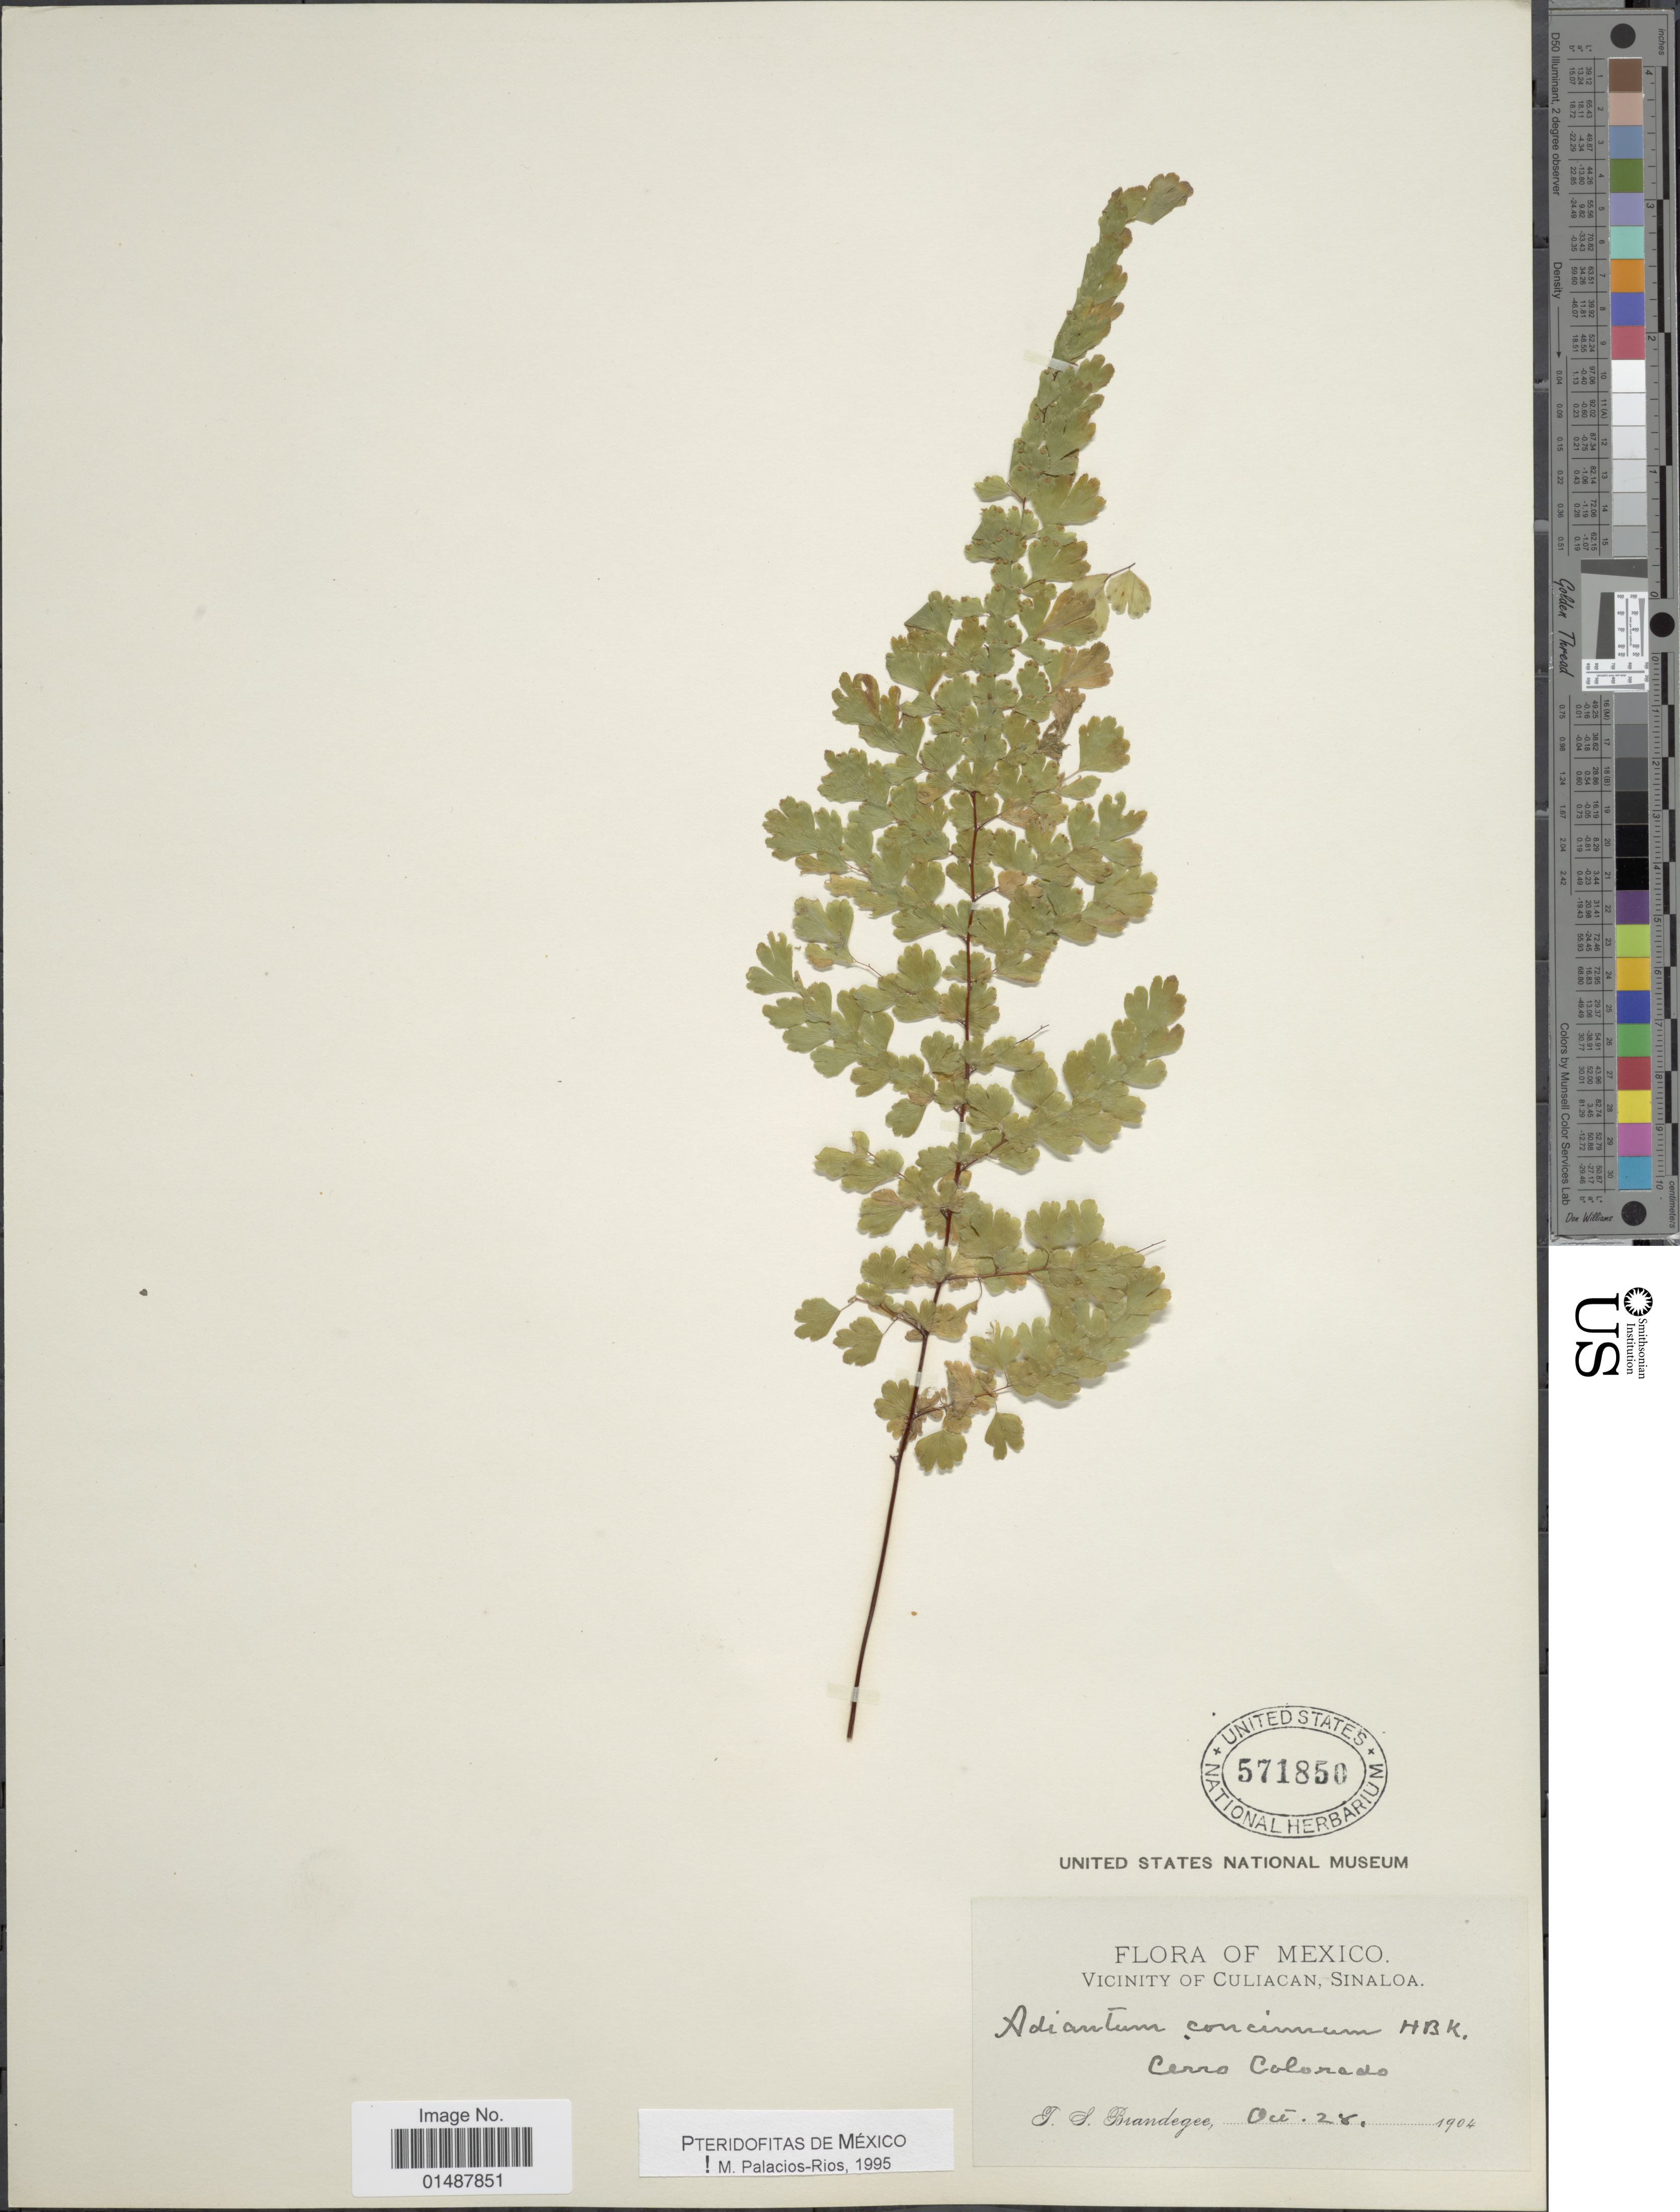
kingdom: Plantae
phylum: Tracheophyta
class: Polypodiopsida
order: Polypodiales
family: Pteridaceae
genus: Adiantum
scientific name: Adiantum concinnum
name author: Humb. & Bonpl. ex Willd.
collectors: J. S. Brandegee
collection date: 1904-10-25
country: Mexico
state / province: Sinaloa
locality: Vicinity of Culiacan, Sinaloa, Cerro Colorado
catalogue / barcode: US 571850